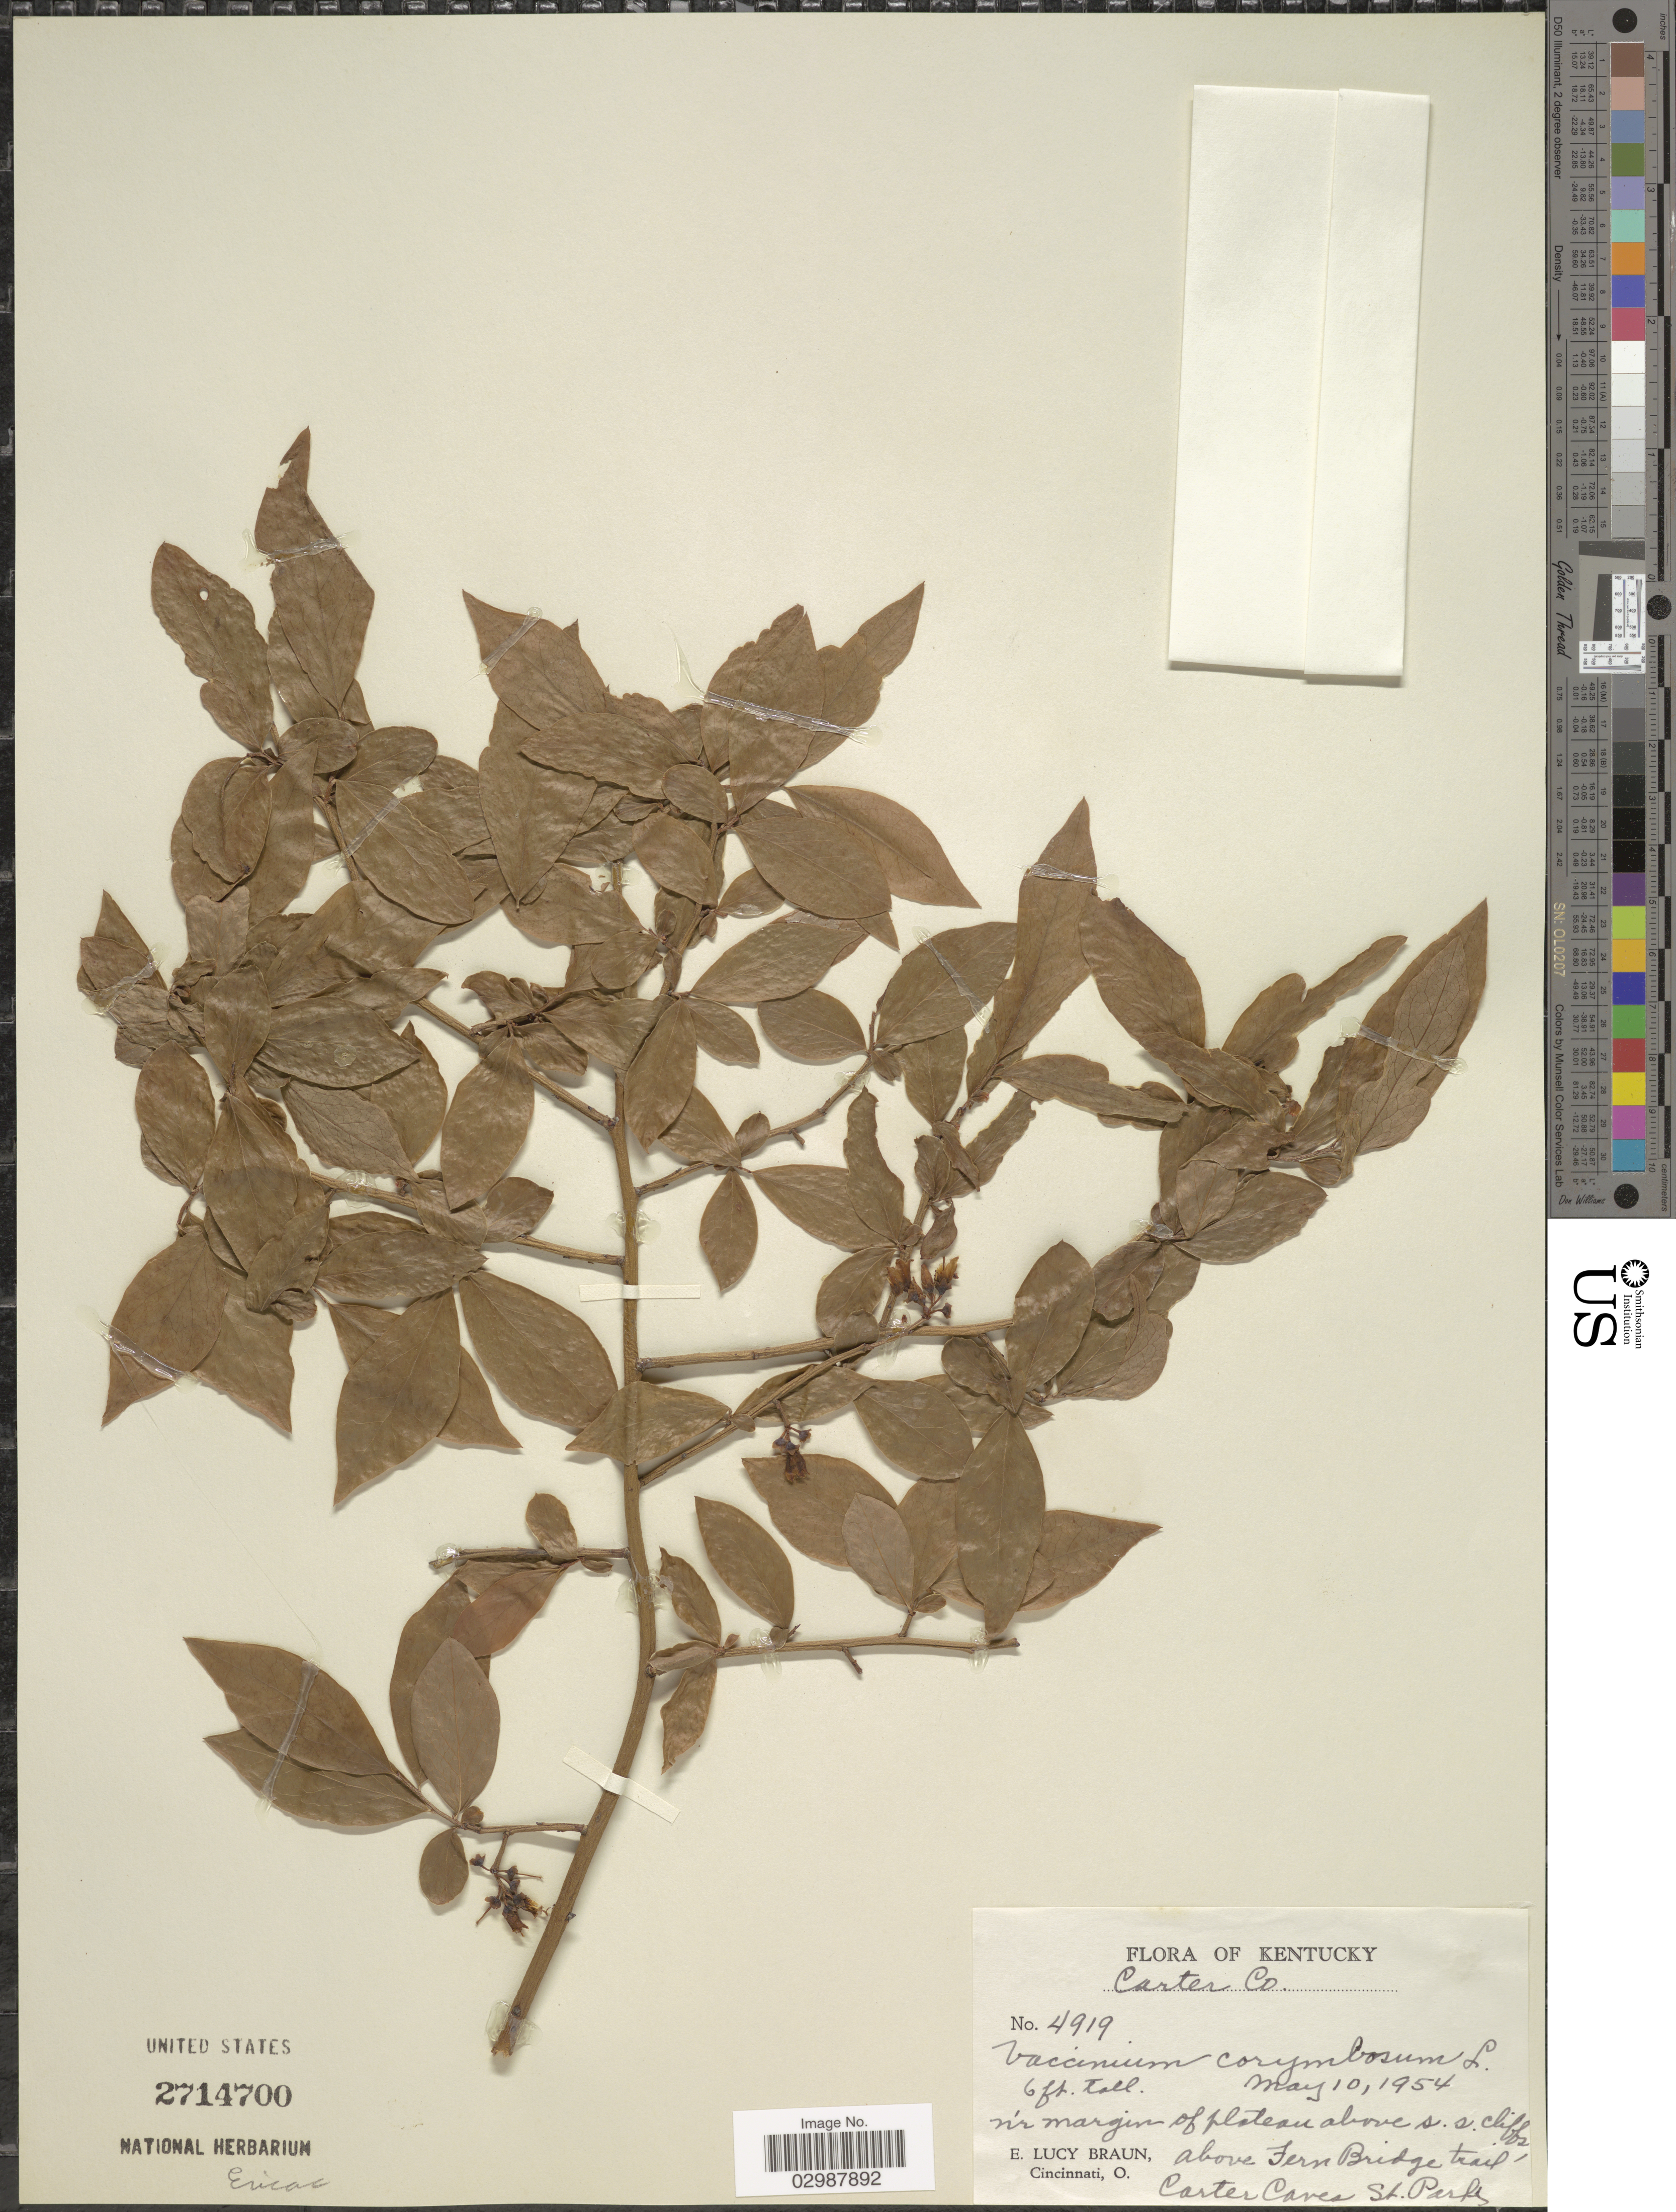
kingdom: Plantae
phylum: Tracheophyta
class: Magnoliopsida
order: Ericales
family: Ericaceae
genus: Vaccinium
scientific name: Vaccinium corymbosum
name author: L.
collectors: E. L. Braun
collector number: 4919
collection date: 1954-05-10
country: United States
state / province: Kentucky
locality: Carter Co. Nr margin of plateau above s.s. cliffs, above Fern Bridge trail Carter Caves St. Parks.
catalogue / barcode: US 2714700